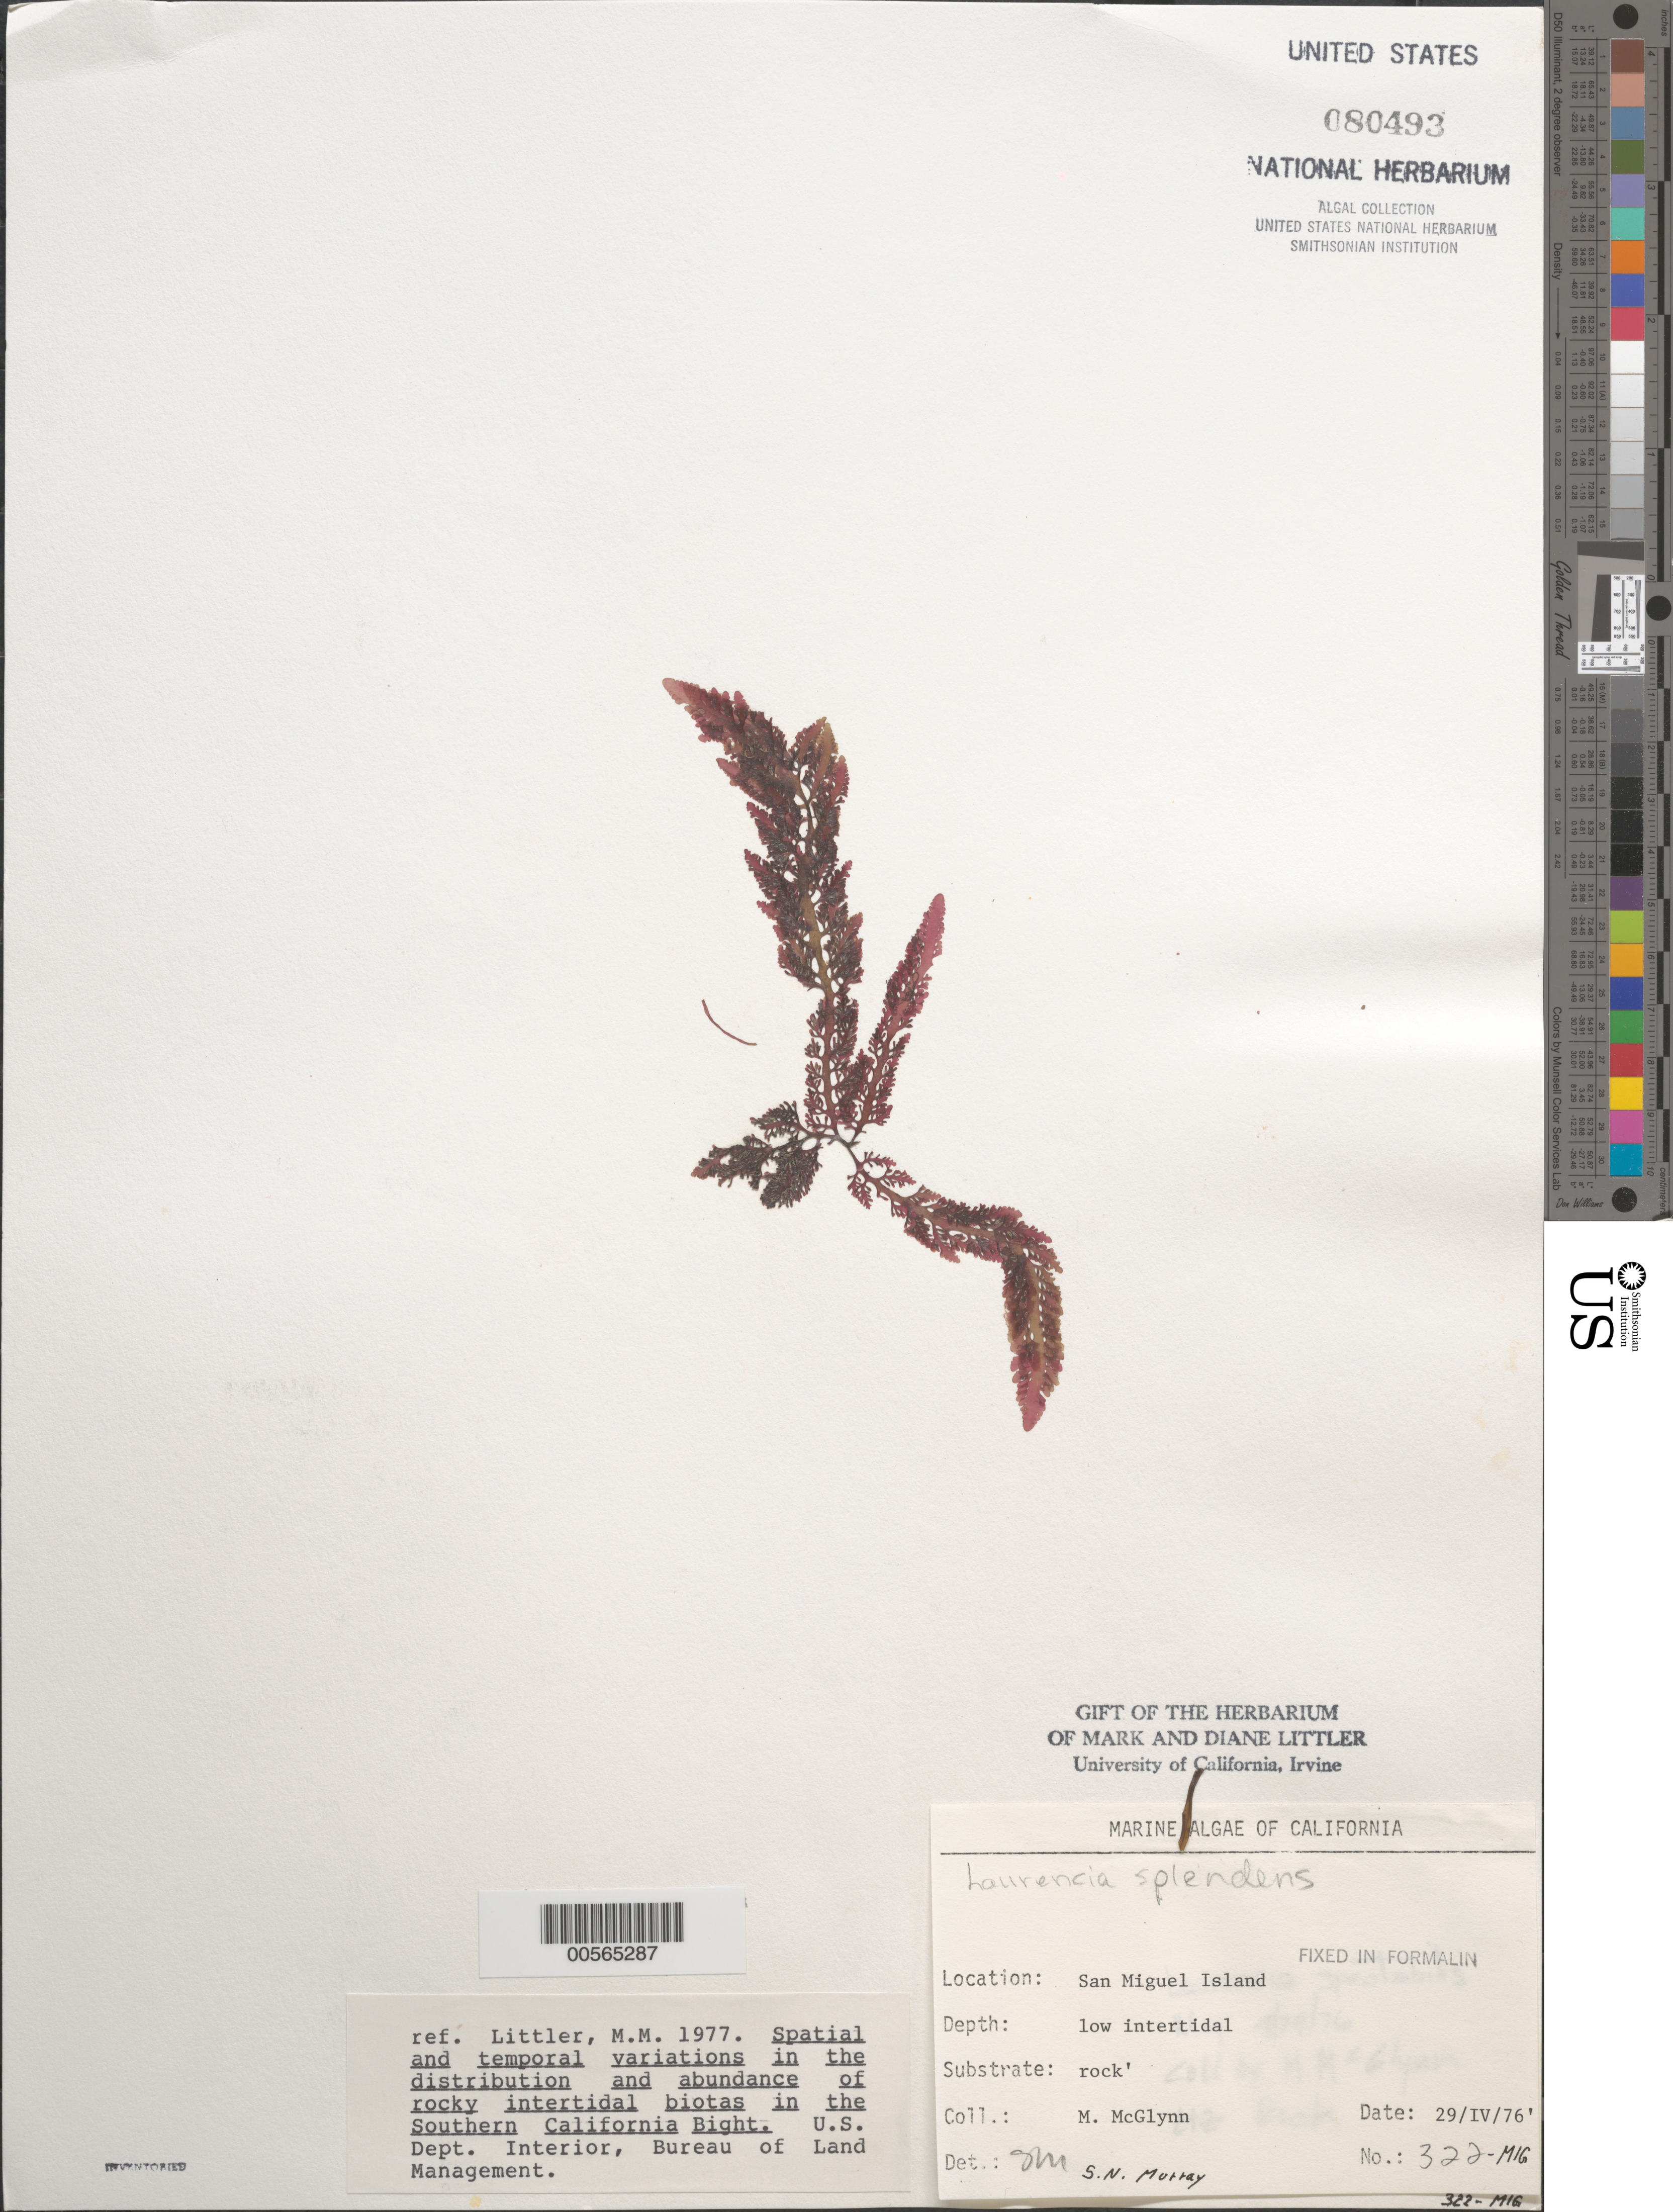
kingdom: Plantae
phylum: Rhodophyta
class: Florideophyceae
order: Ceramiales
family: Rhodomelaceae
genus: Osmundea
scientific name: Osmundea splendens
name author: (Hollenb.) K.W. Nam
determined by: Algae name updating Project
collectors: M. McGlynn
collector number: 322-mig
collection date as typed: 29 Apr 1976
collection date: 1976-04-29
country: United States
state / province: California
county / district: Santa Barbara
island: San Miguel Island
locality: Cuyler Harbor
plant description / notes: BLM-SOCALBIGHT Rocky Intertidal Survey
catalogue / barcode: US 80493